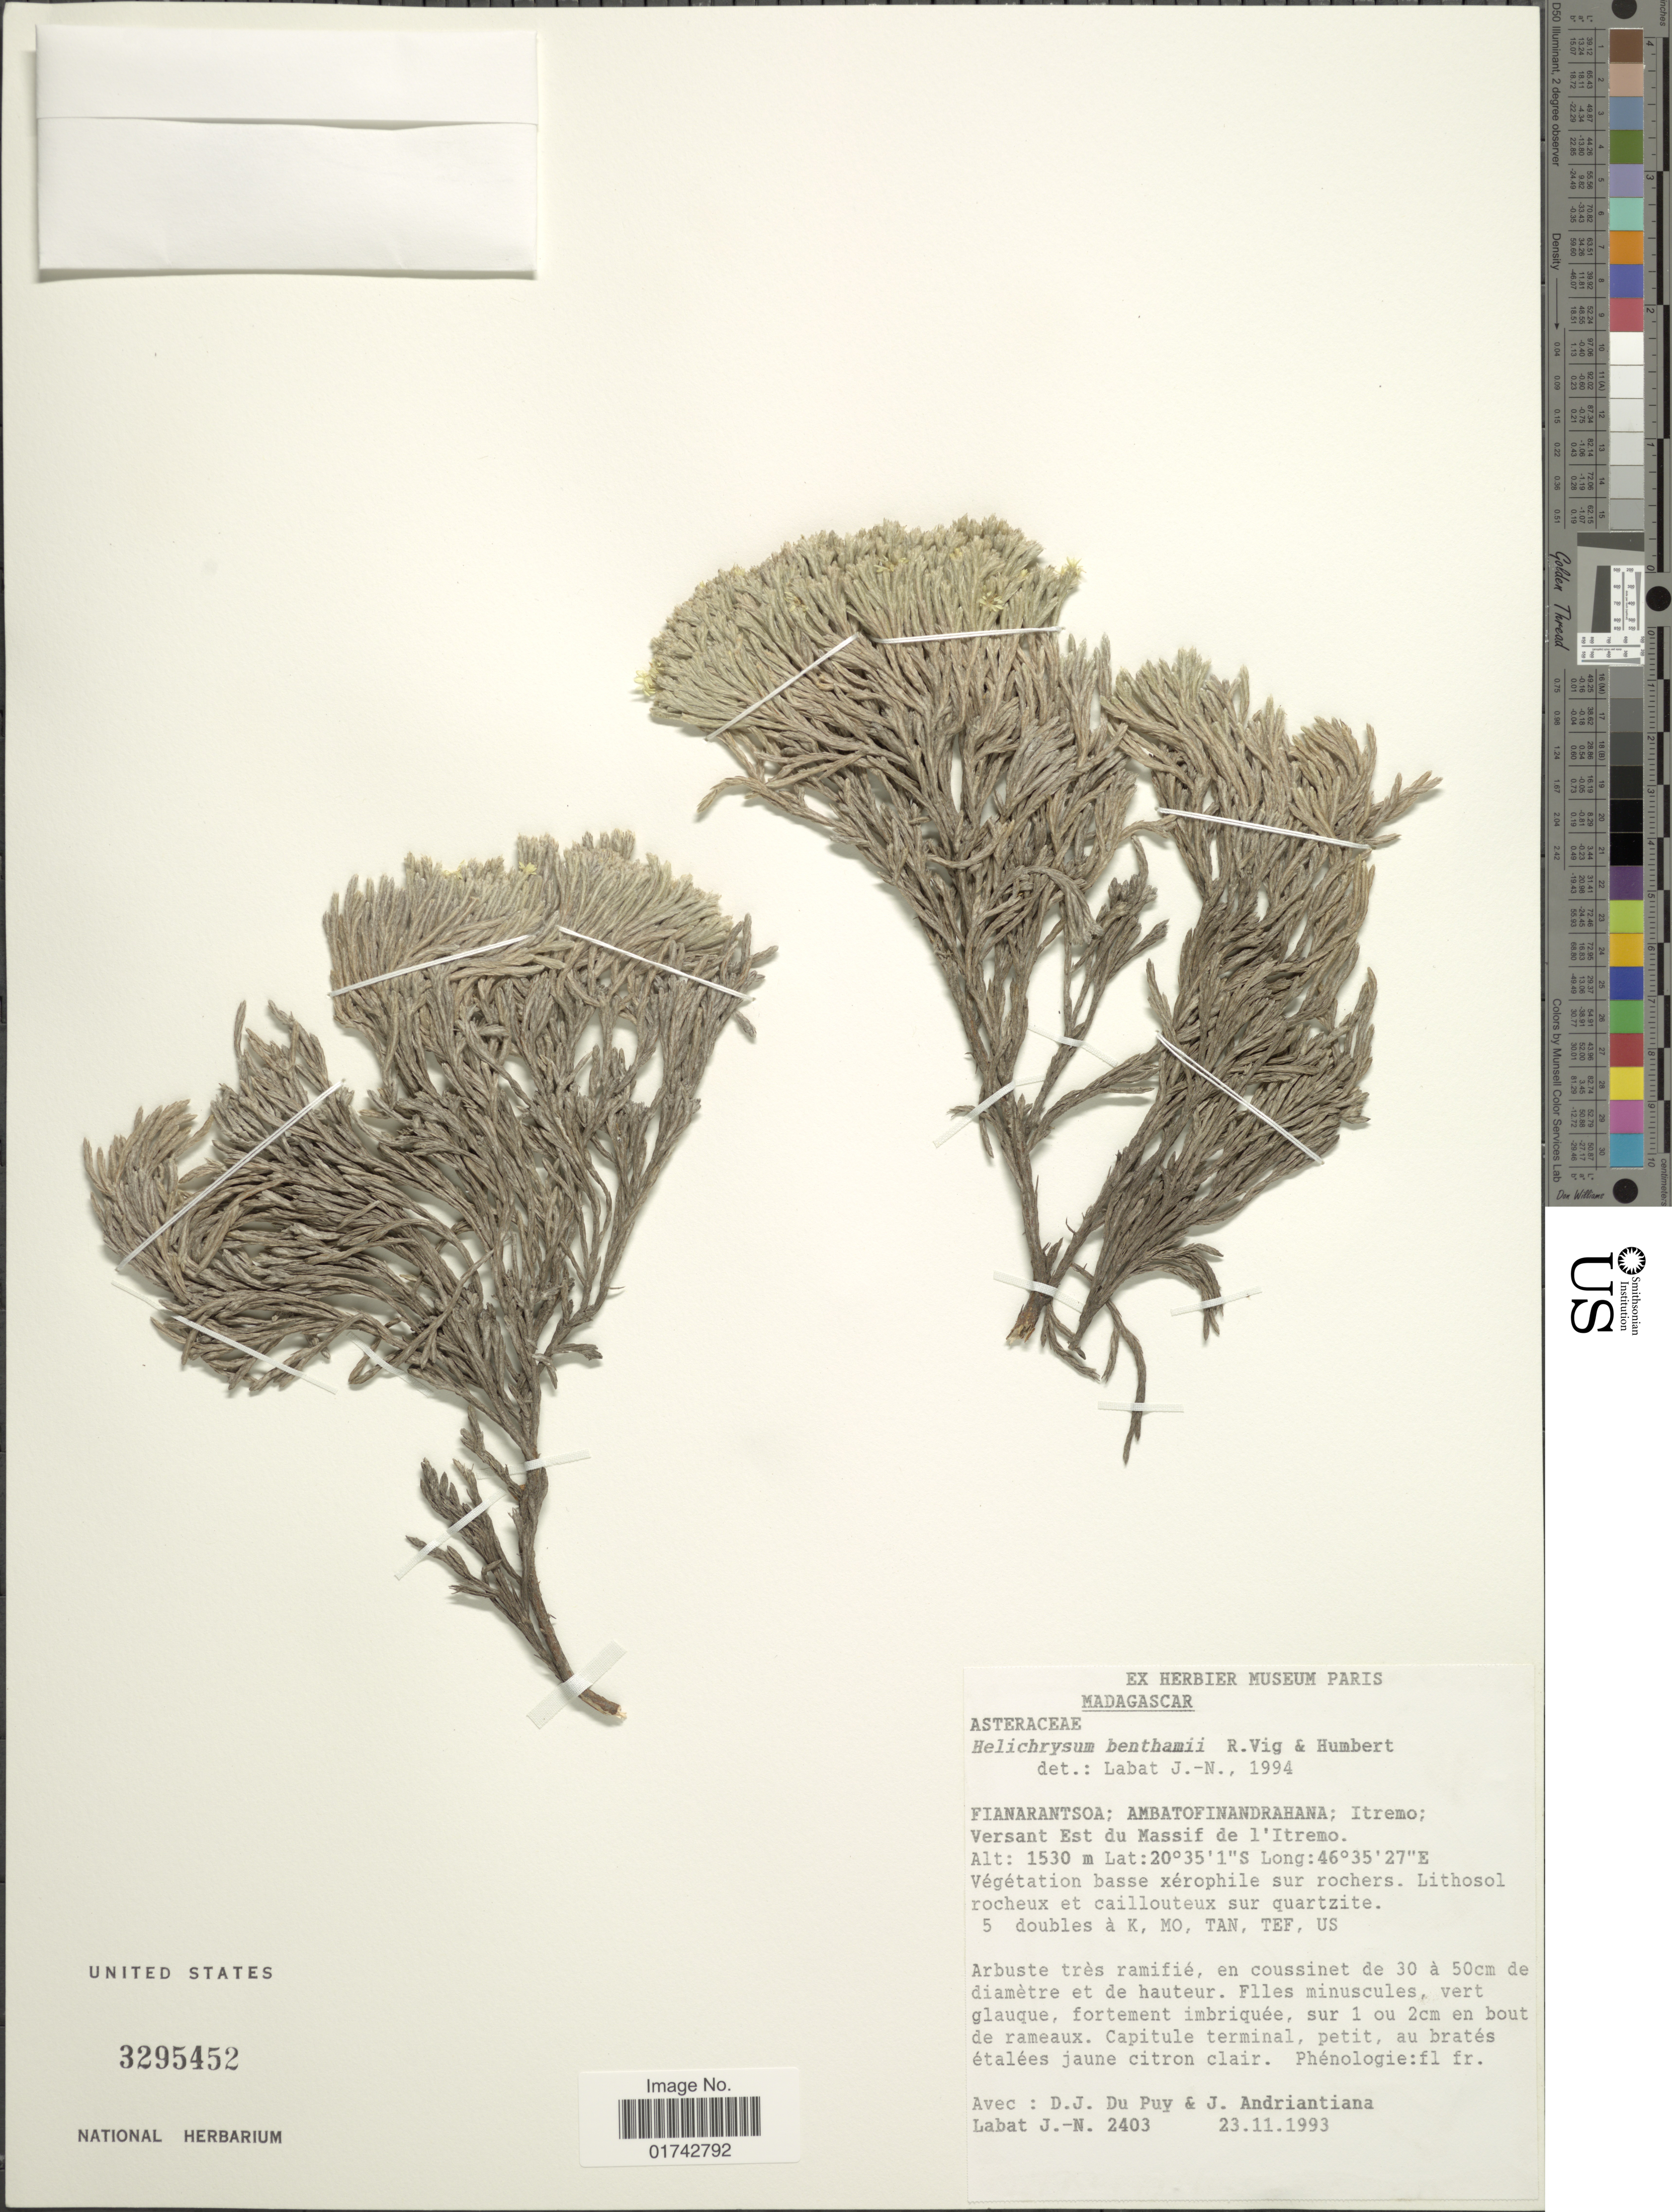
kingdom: Plantae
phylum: Tracheophyta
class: Magnoliopsida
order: Asterales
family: Asteraceae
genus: Helichrysum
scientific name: Helichrysum benthamii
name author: R. Vig. & Humbert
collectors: D. Du Puy, J. Andriantiana & J.-N. Labat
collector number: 2403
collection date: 1993-11-23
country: Madagascar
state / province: Amoron'i Mania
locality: Ambatofinandrahana; Itremo; Versant Est du Massif de l'Itremo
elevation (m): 1530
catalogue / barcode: US 3295452